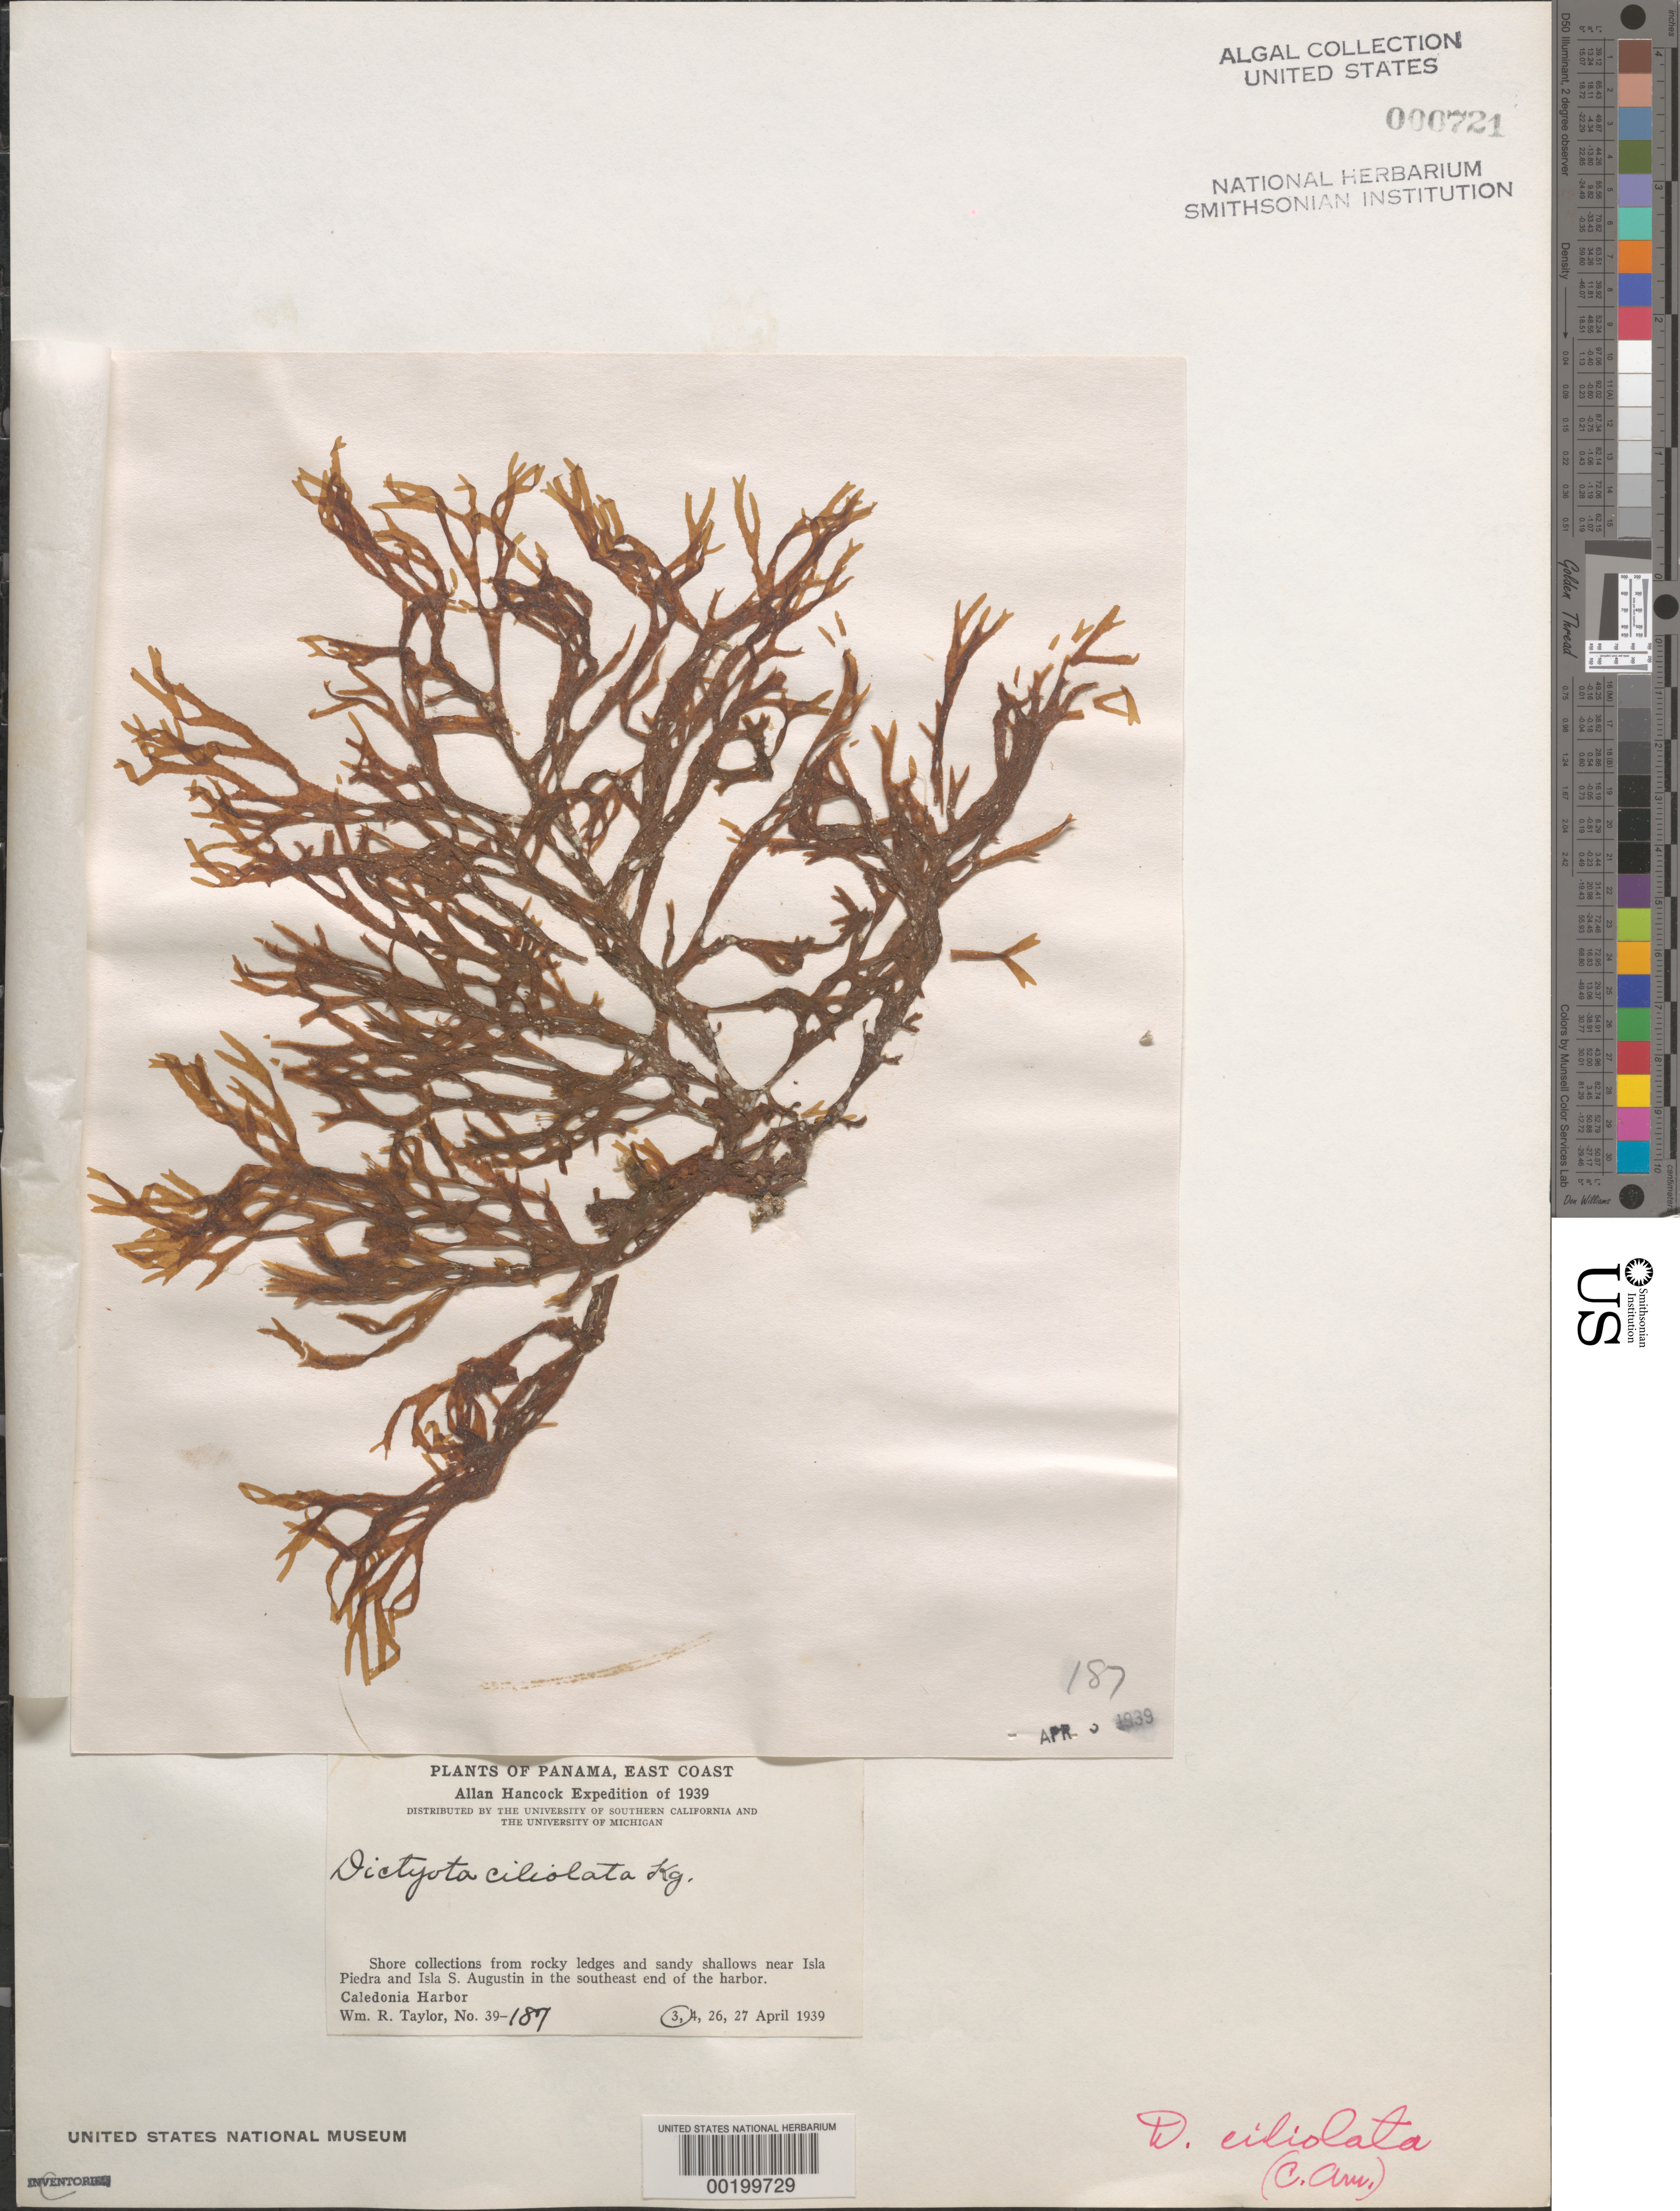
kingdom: Chromista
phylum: Ochrophyta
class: Phaeophyceae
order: Dictyotales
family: Dictyotaceae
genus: Dictyota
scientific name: Dictyota ciliolata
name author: Sond. ex Kütz.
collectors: W. R. Taylor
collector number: WRT 39-187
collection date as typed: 03 Apr 1939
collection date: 1939-04-03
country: Panama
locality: Southeast Caledonia Harbor, near Isla Piedra and Isla San Augustin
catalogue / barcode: US 721